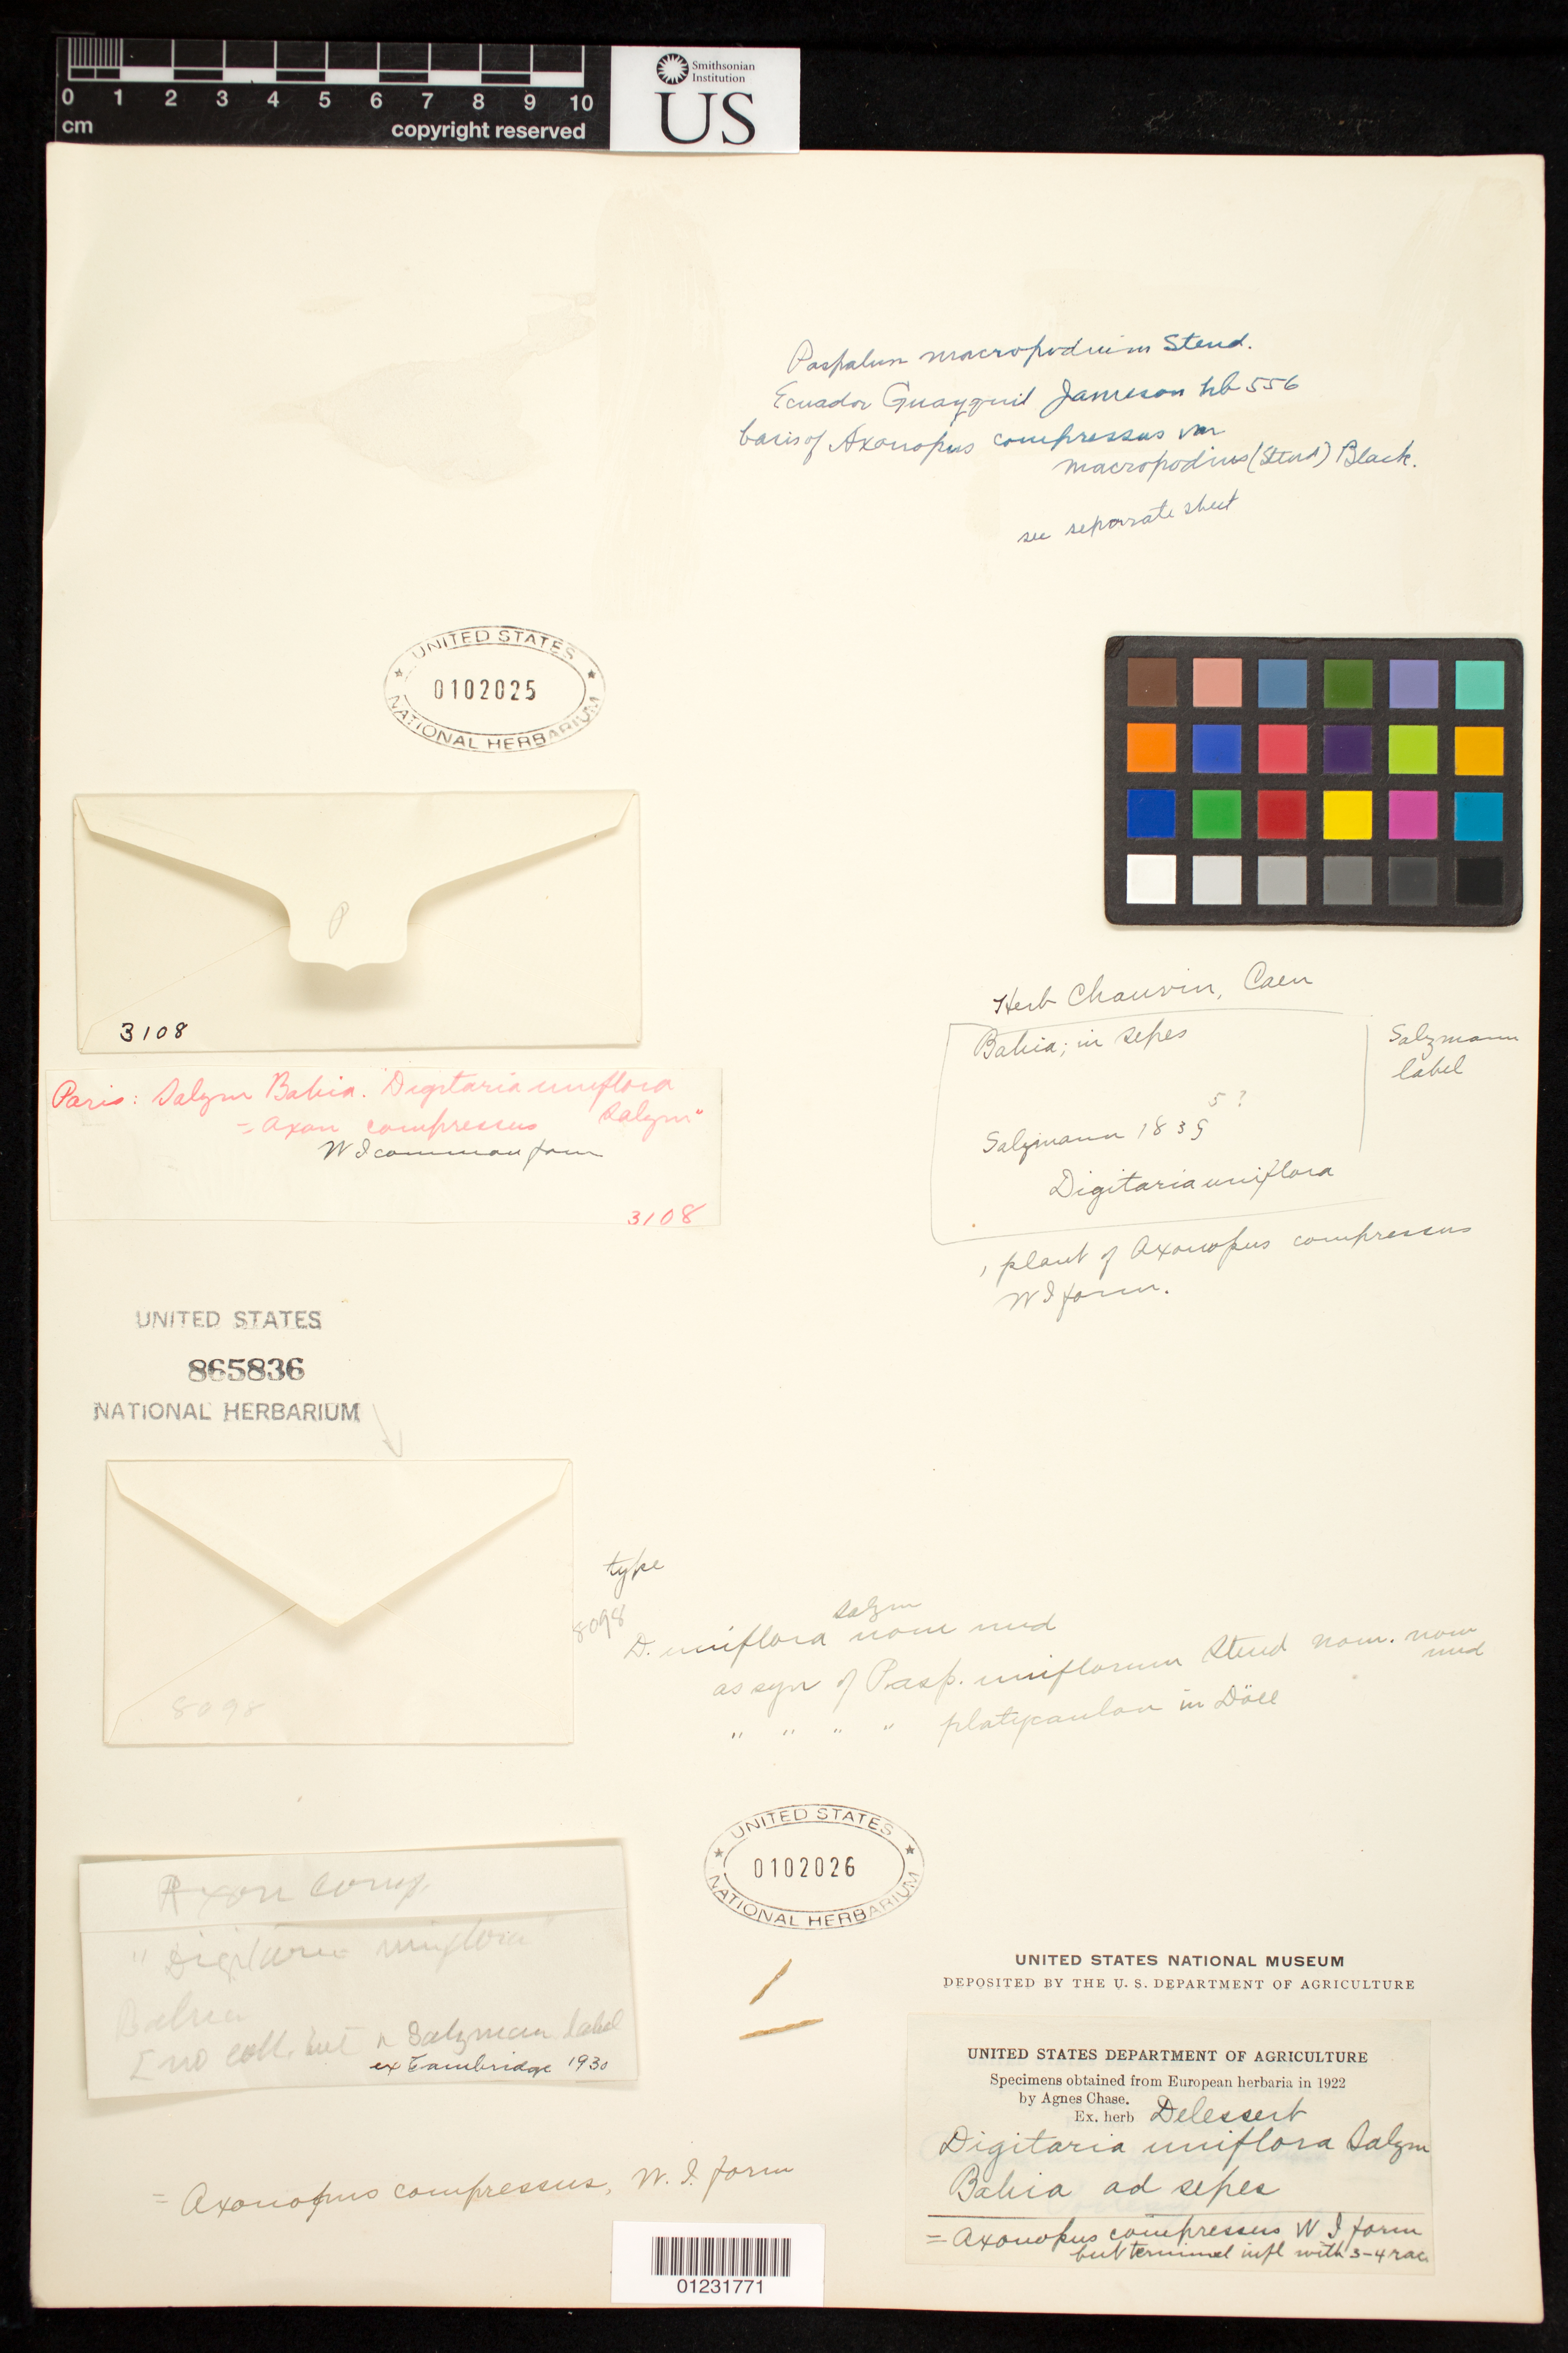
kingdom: Plantae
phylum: Tracheophyta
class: Liliopsida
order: Poales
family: Poaceae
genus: Digitaria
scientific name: Digitaria uniflora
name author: Salzm. ex Steud.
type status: Type Collection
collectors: P. Salzmann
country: Brazil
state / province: Bahia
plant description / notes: Fragmentary material of type specimen ex herb. Delessert (?)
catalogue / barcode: US 865836